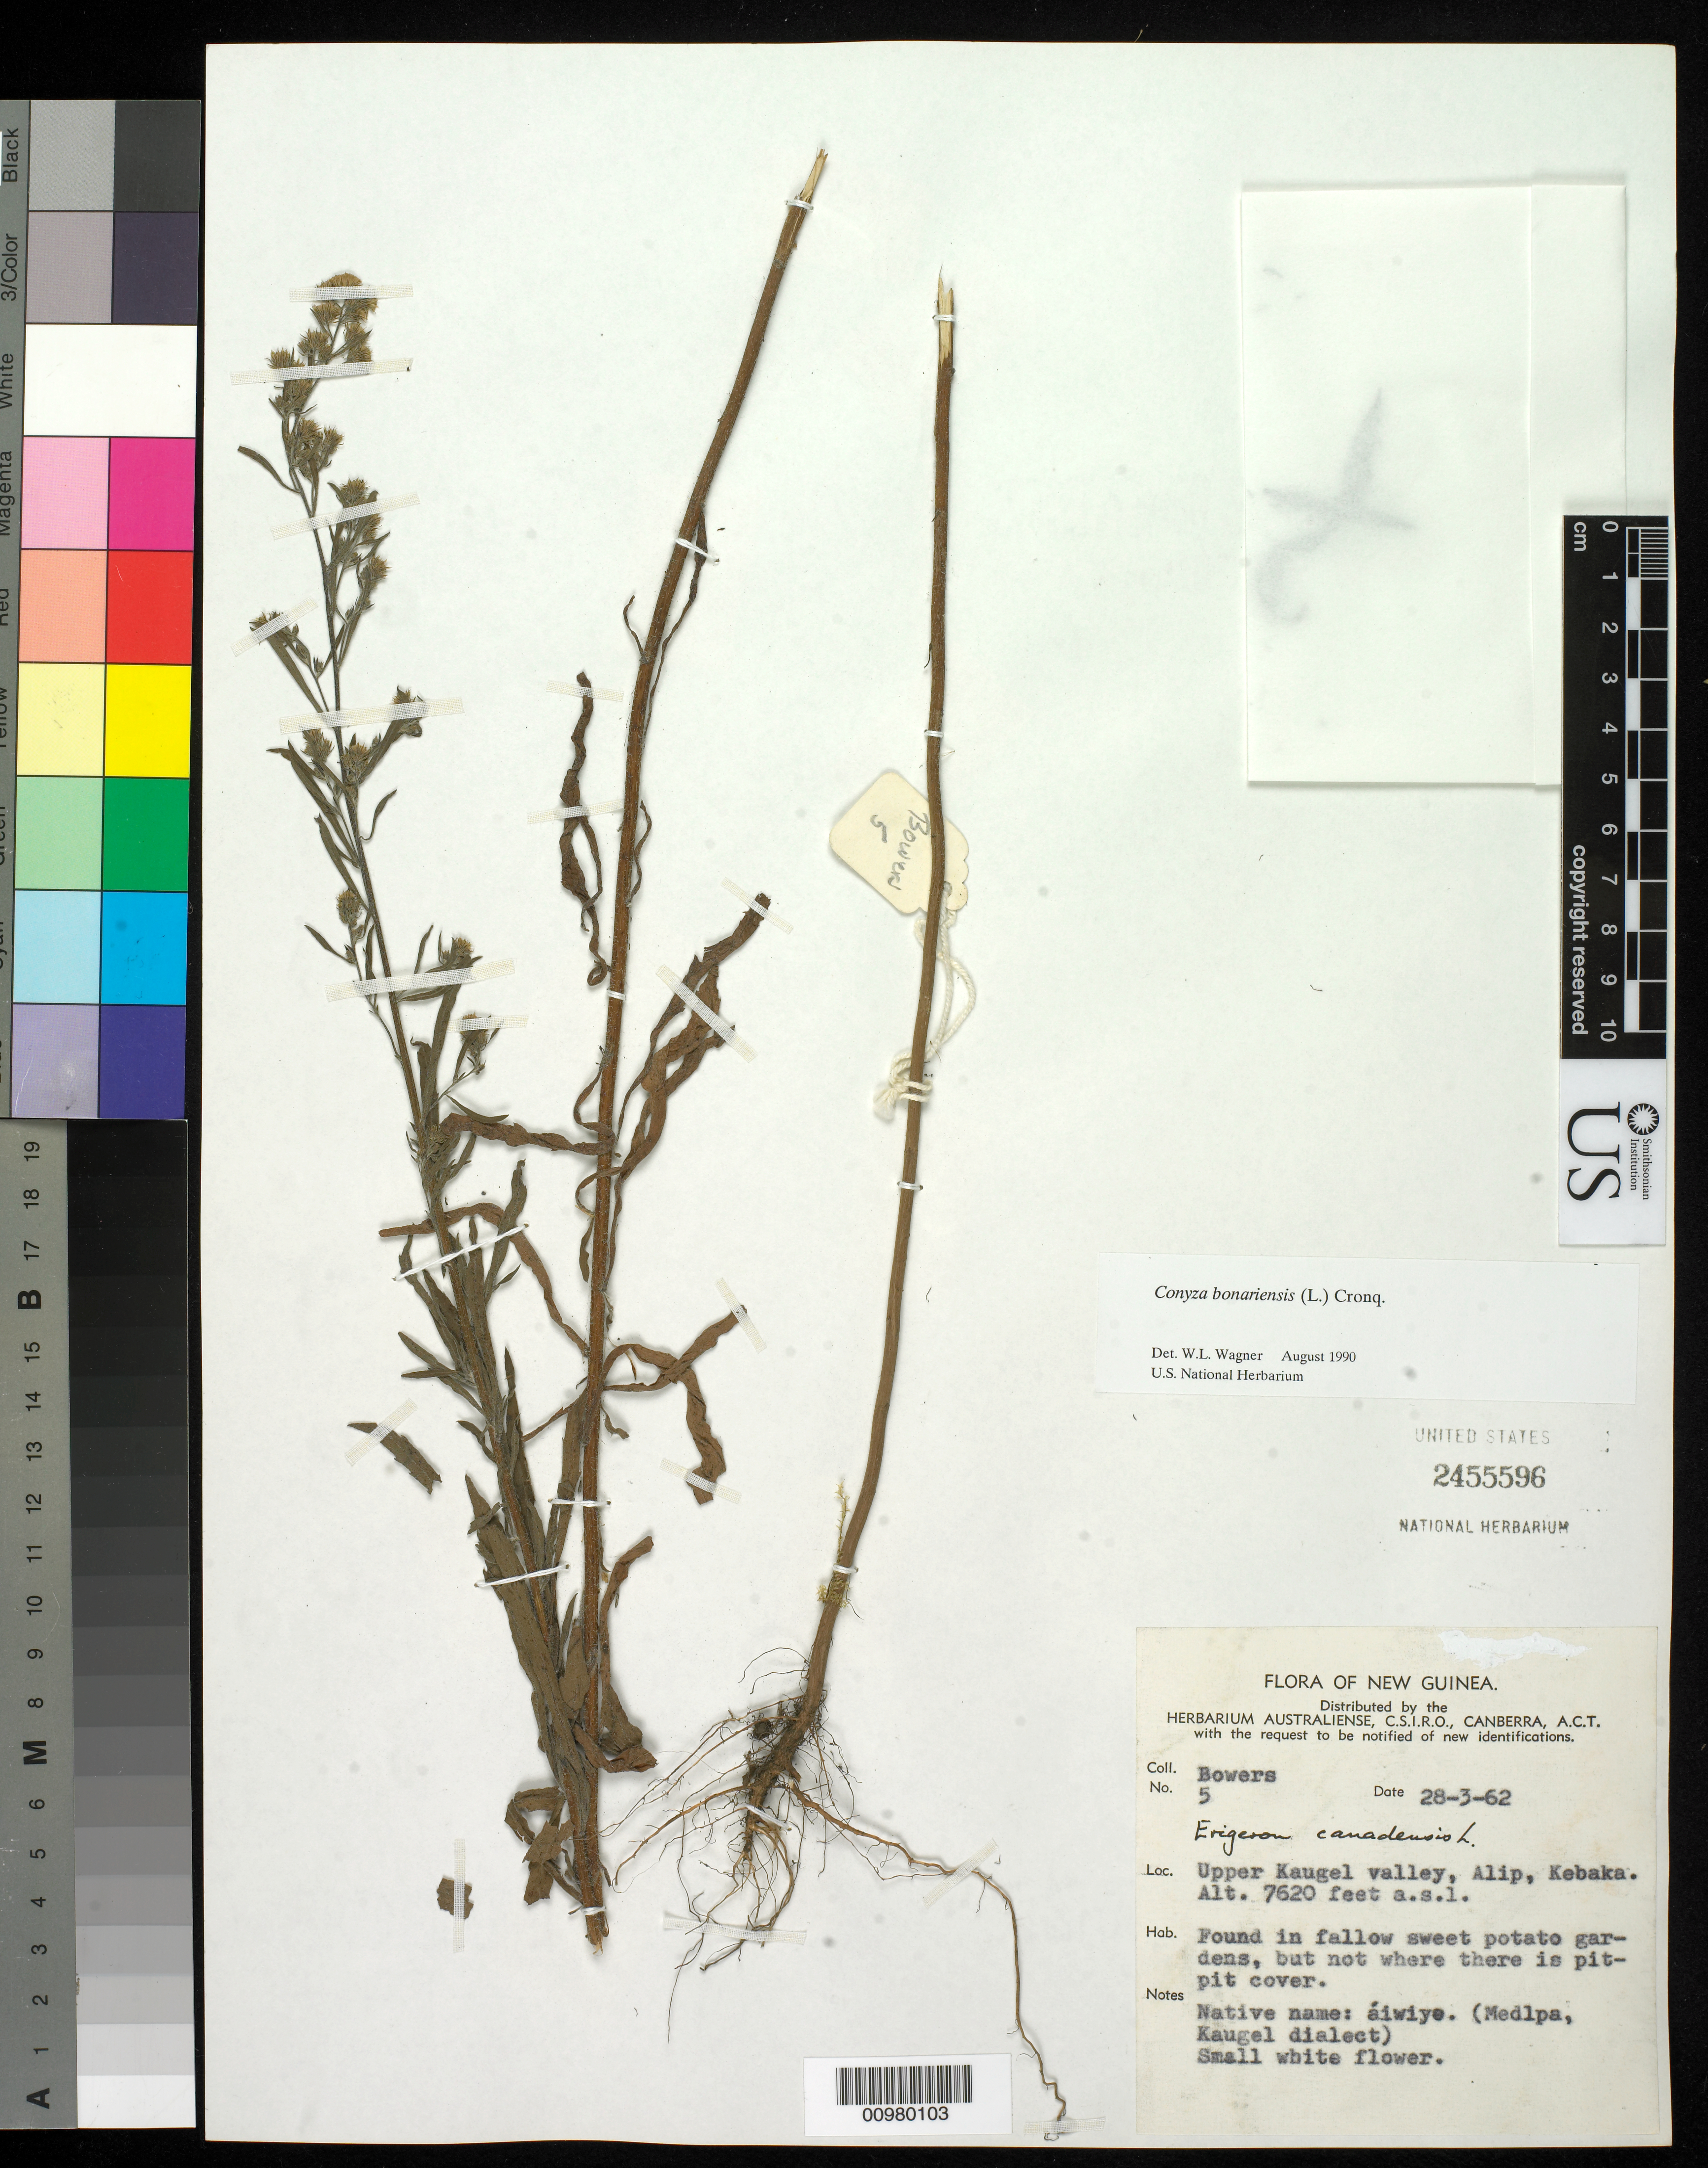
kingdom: Plantae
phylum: Tracheophyta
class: Magnoliopsida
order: Asterales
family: Asteraceae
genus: Erigeron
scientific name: Erigeron canadensis var. pusillus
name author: (Nutt.) Bolvin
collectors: -. Bowers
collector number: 5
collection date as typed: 28 Mar 1962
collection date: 1962-03-28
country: Papua New Guinea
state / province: Western Highlands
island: New Guinea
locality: Upper Kaugel valley, Alip, Kebaka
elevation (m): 2323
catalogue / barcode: US 2455596